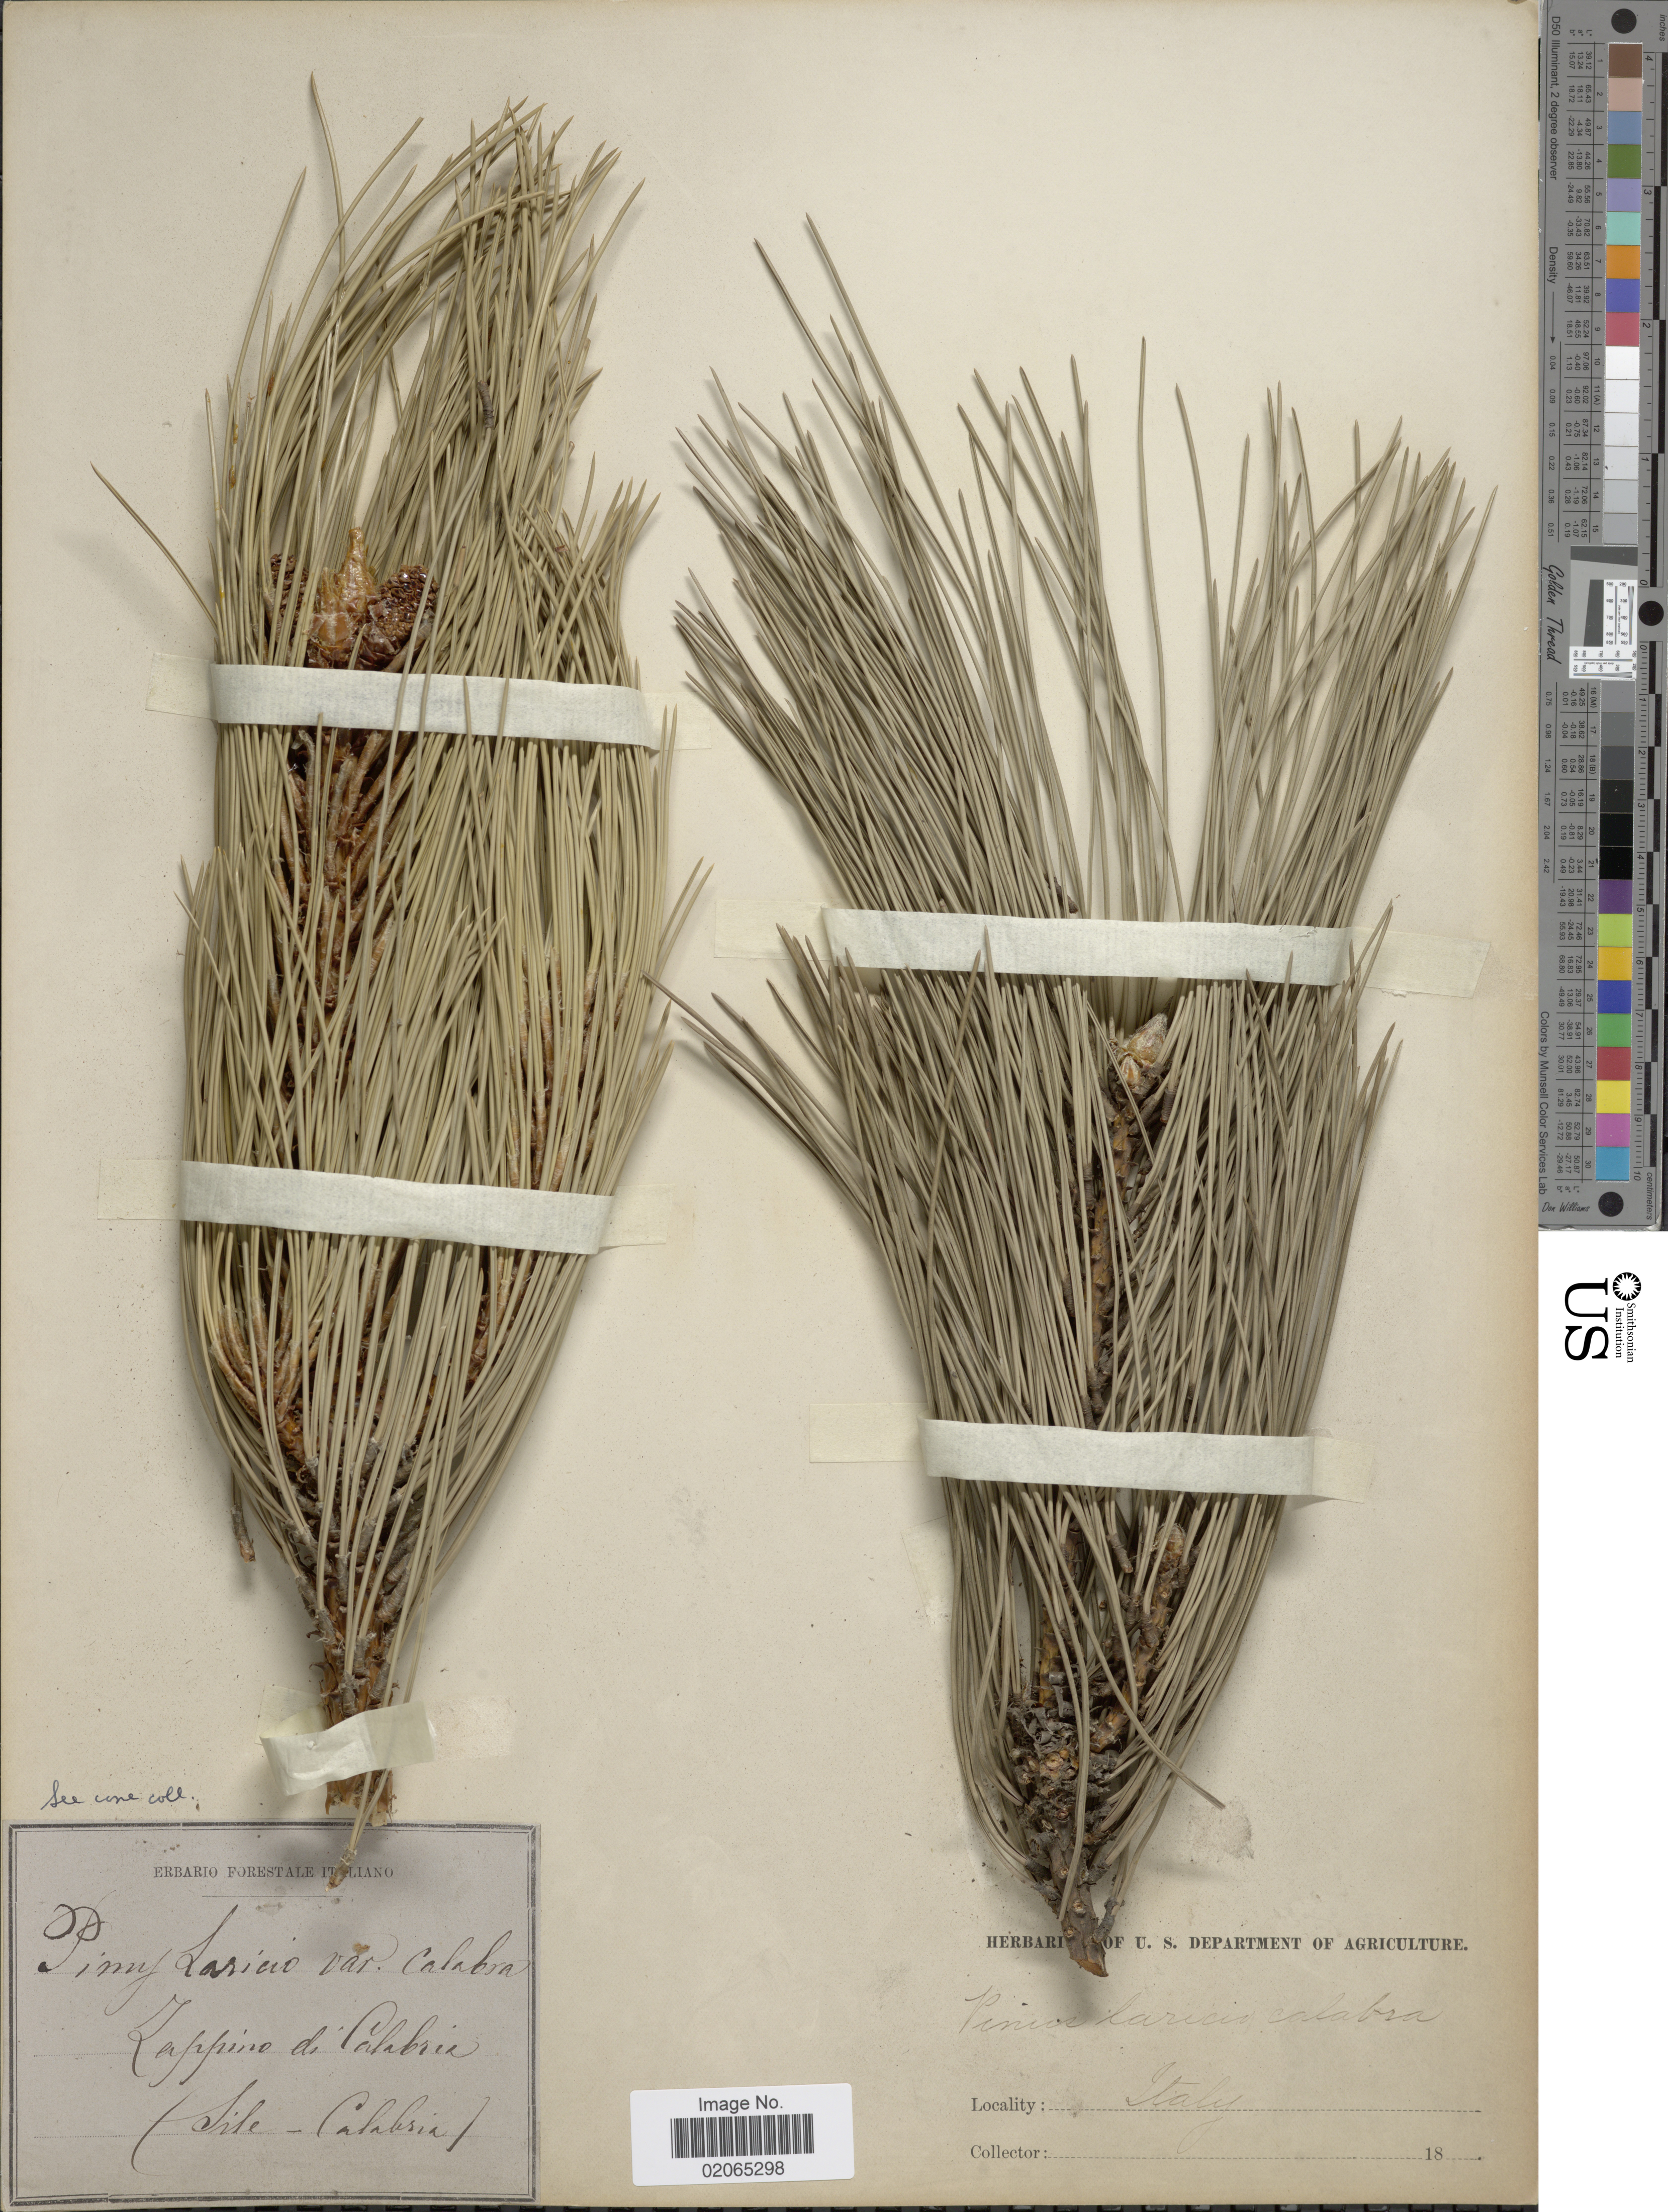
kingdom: Plantae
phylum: Tracheophyta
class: Pinopsida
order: Pinales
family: Pinaceae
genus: Pinus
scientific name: Pinus nigra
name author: Arnold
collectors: U.S. Department of Agriculture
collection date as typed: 18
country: Italy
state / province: Calabria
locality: Zappino di Calabria. (Sile-Calabria)